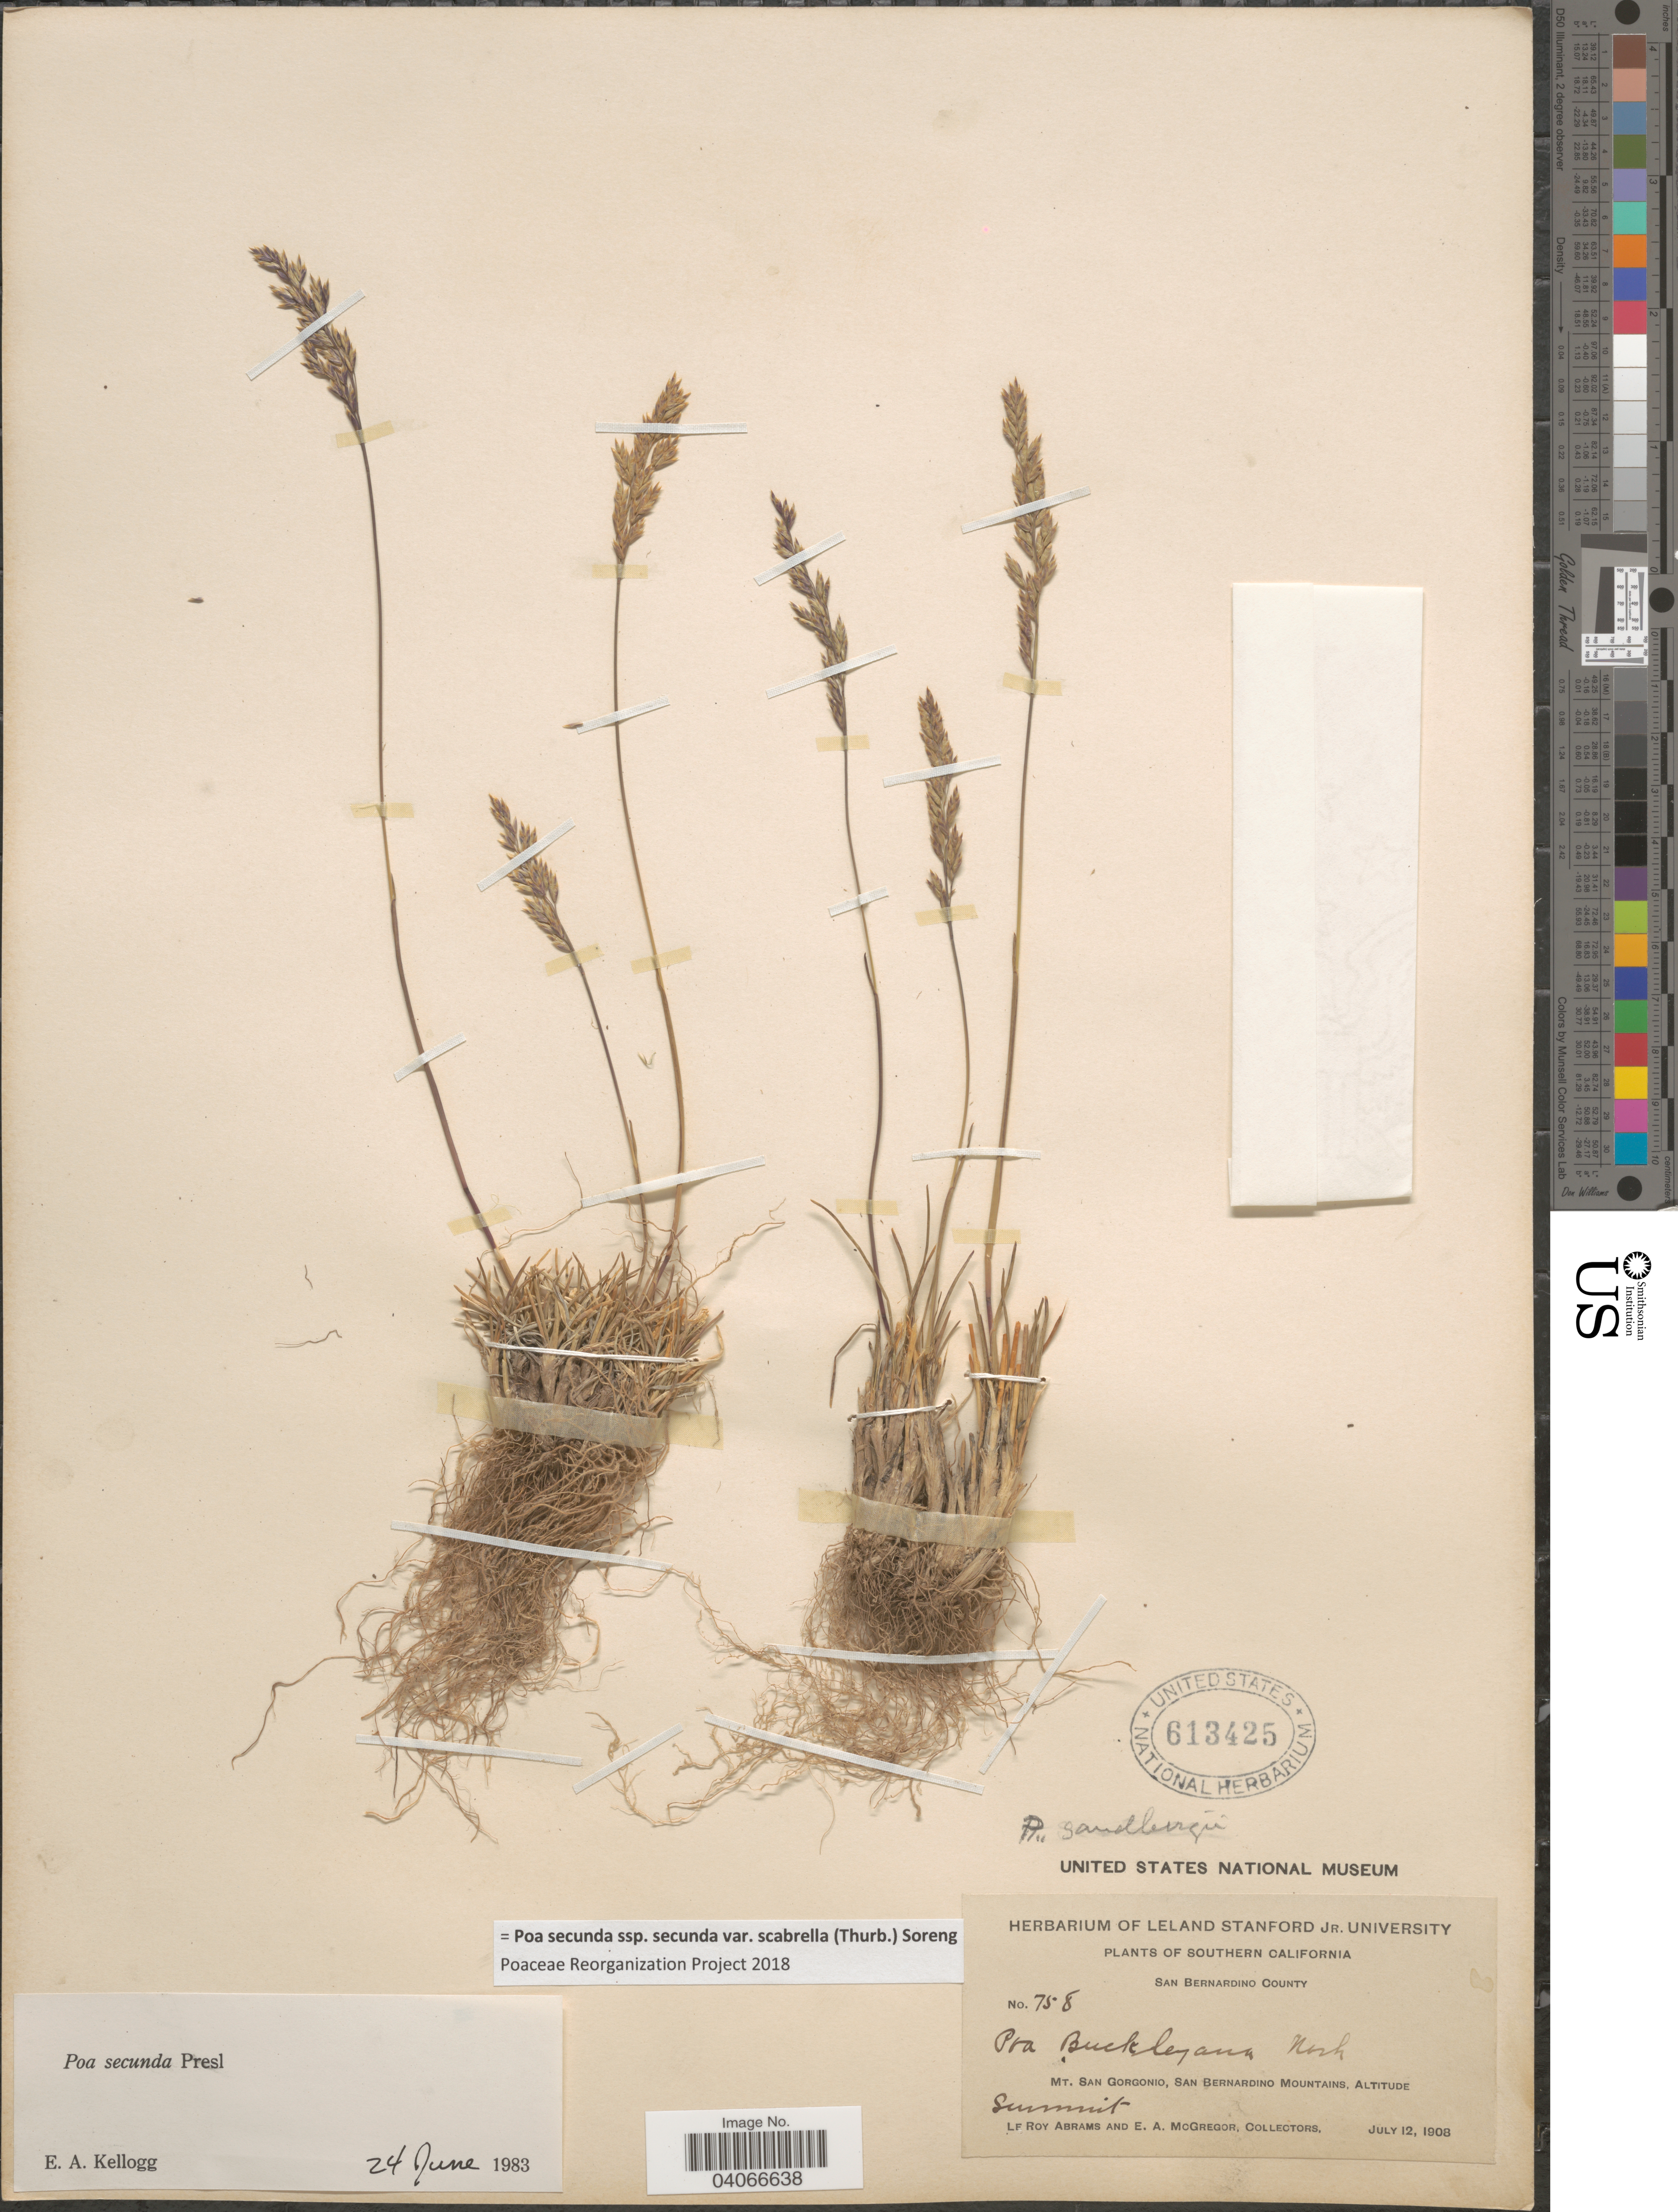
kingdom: Plantae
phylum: Tracheophyta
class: Liliopsida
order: Poales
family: Poaceae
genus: Poa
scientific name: Poa secunda subsp. secunda var. scabrella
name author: (Thurb.) Soreng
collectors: L. Abrams & E. A. McGregor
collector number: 758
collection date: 1908-07-12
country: United States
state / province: California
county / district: San Bernardino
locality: Southern California. San Bernardino County. Mt. San Gorgonio, San Bernardino Mountains. Summit.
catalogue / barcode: US 613425